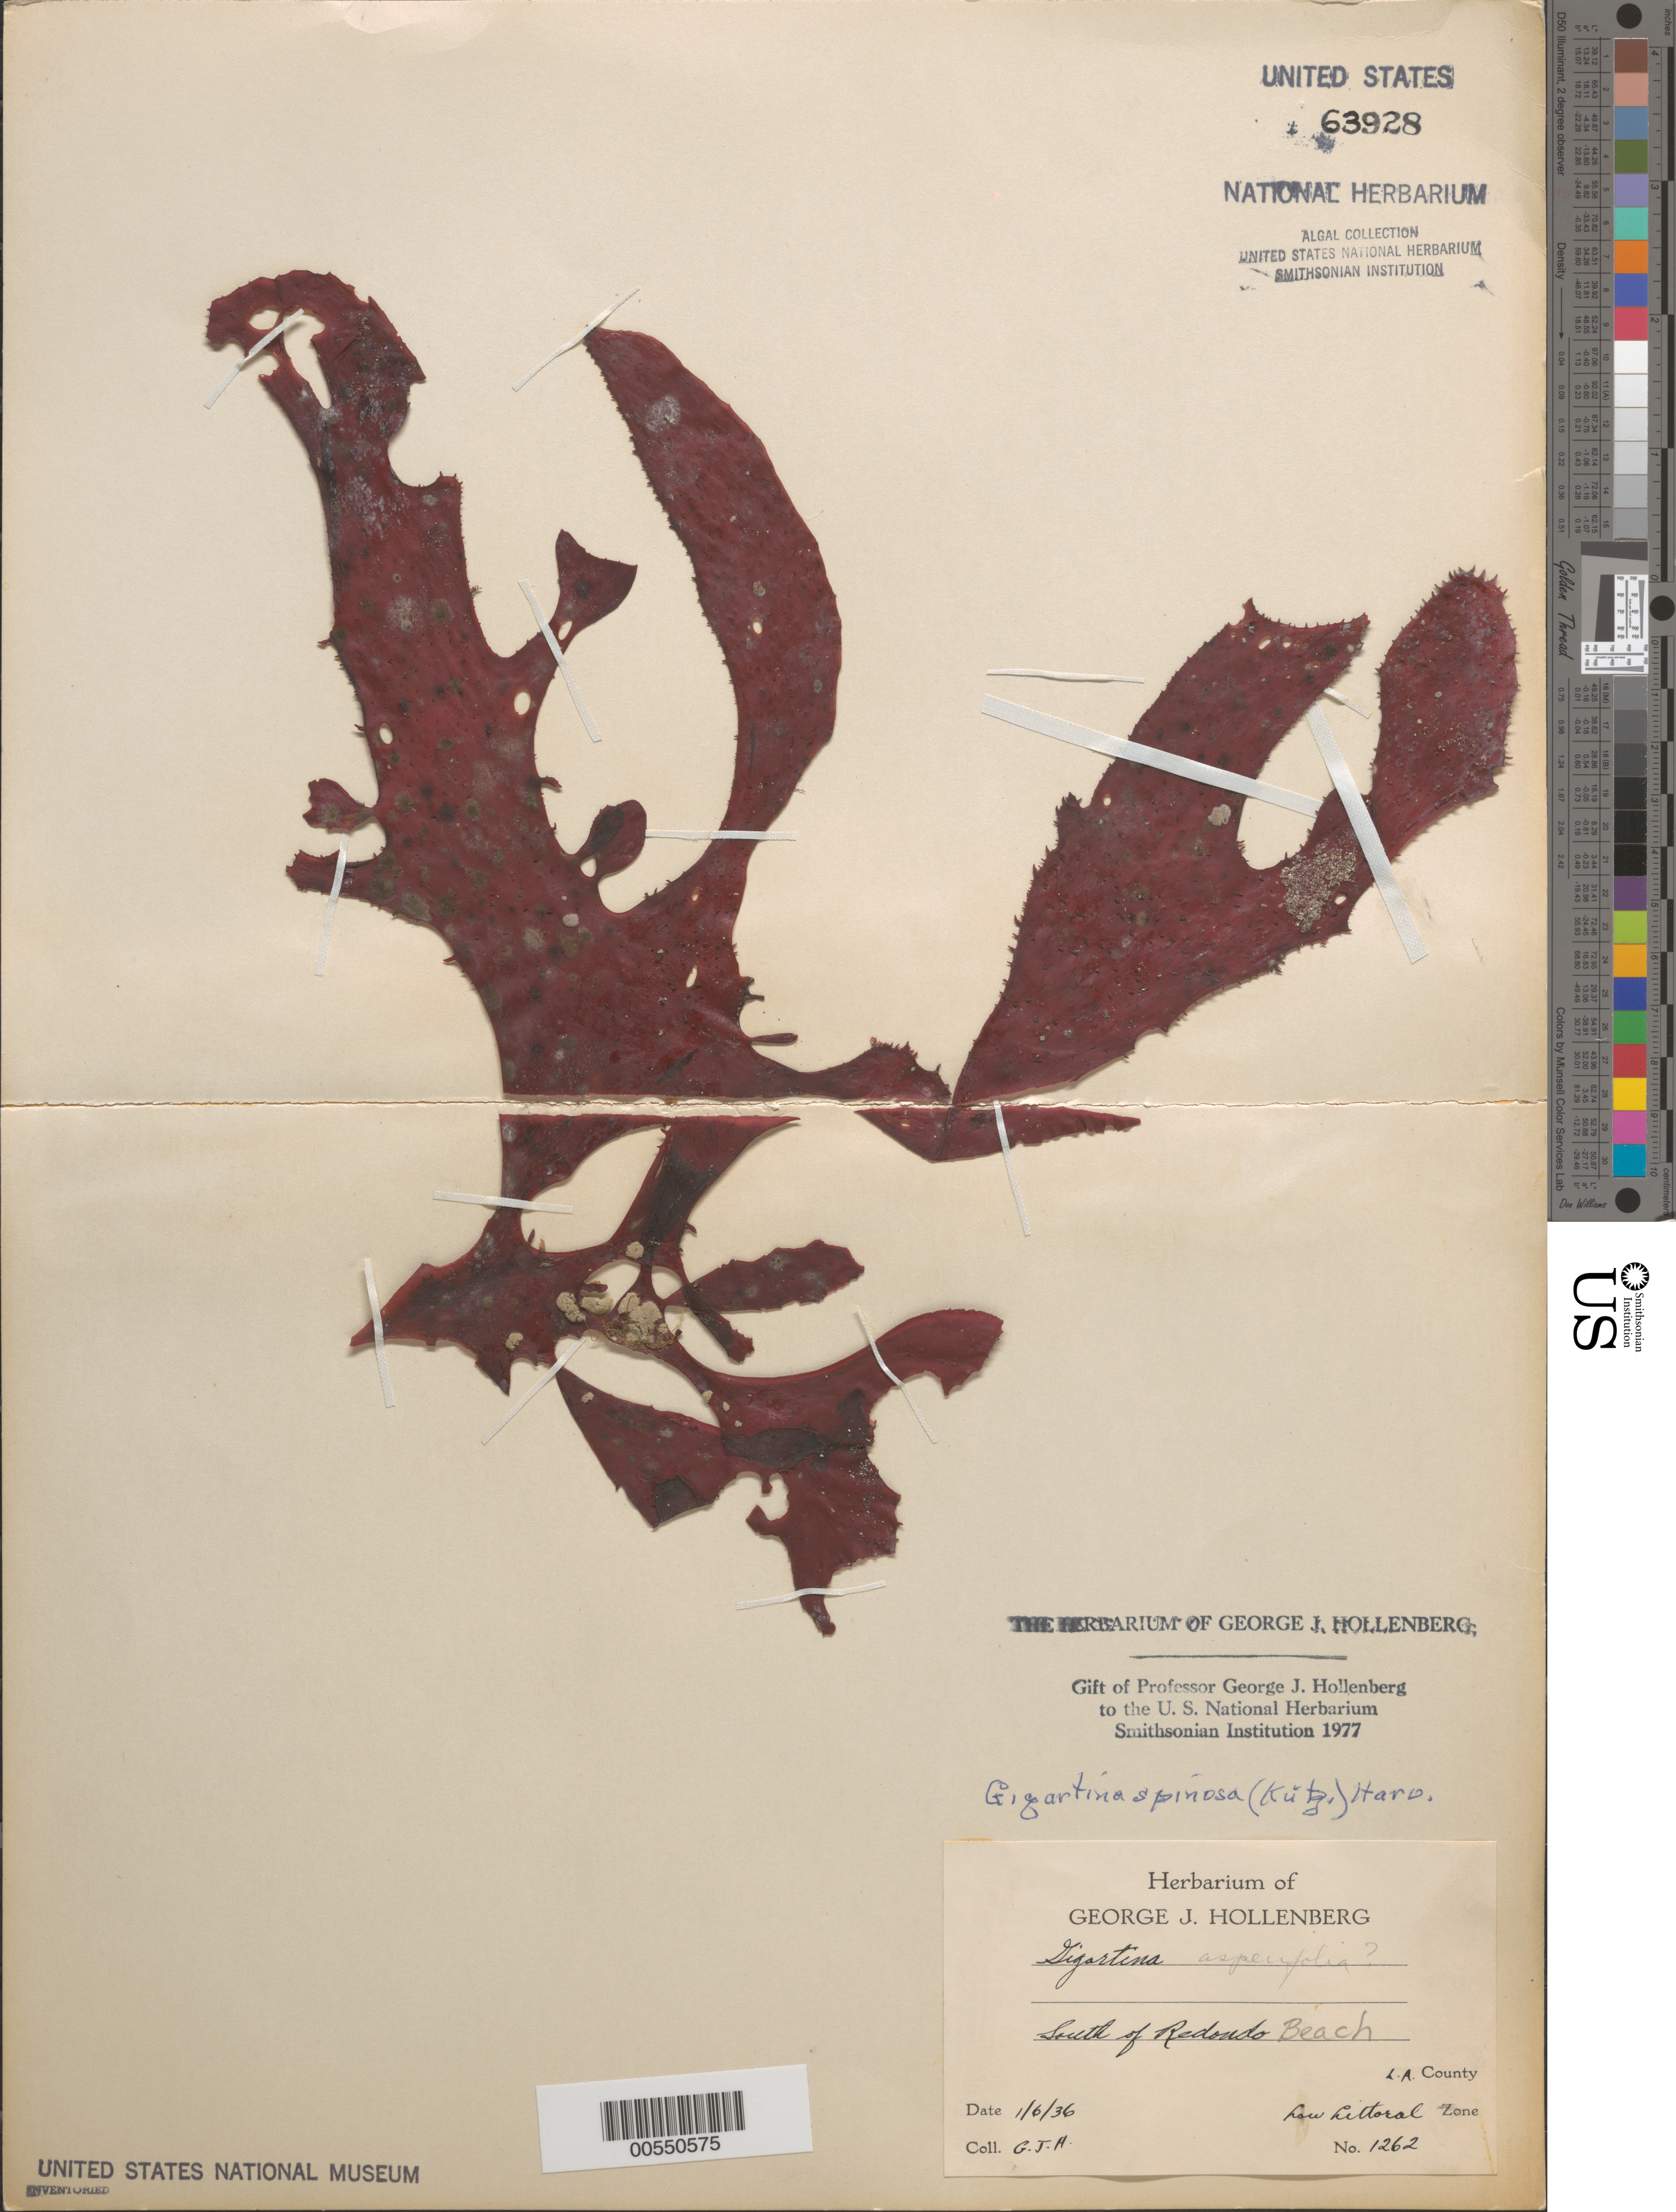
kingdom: Plantae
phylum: Rhodophyta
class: Florideophyceae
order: Gigartinales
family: Gigartinaceae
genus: Chondracanthus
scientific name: Chondracanthus spinosus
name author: (Kütz.) Guiry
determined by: Algae name updating Project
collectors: G. Hollenberg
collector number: GJH 1262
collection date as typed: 06 Jan 1936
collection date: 1936-01-06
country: United States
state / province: California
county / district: Los Angeles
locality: South of Redondo Beach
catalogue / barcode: US 63928